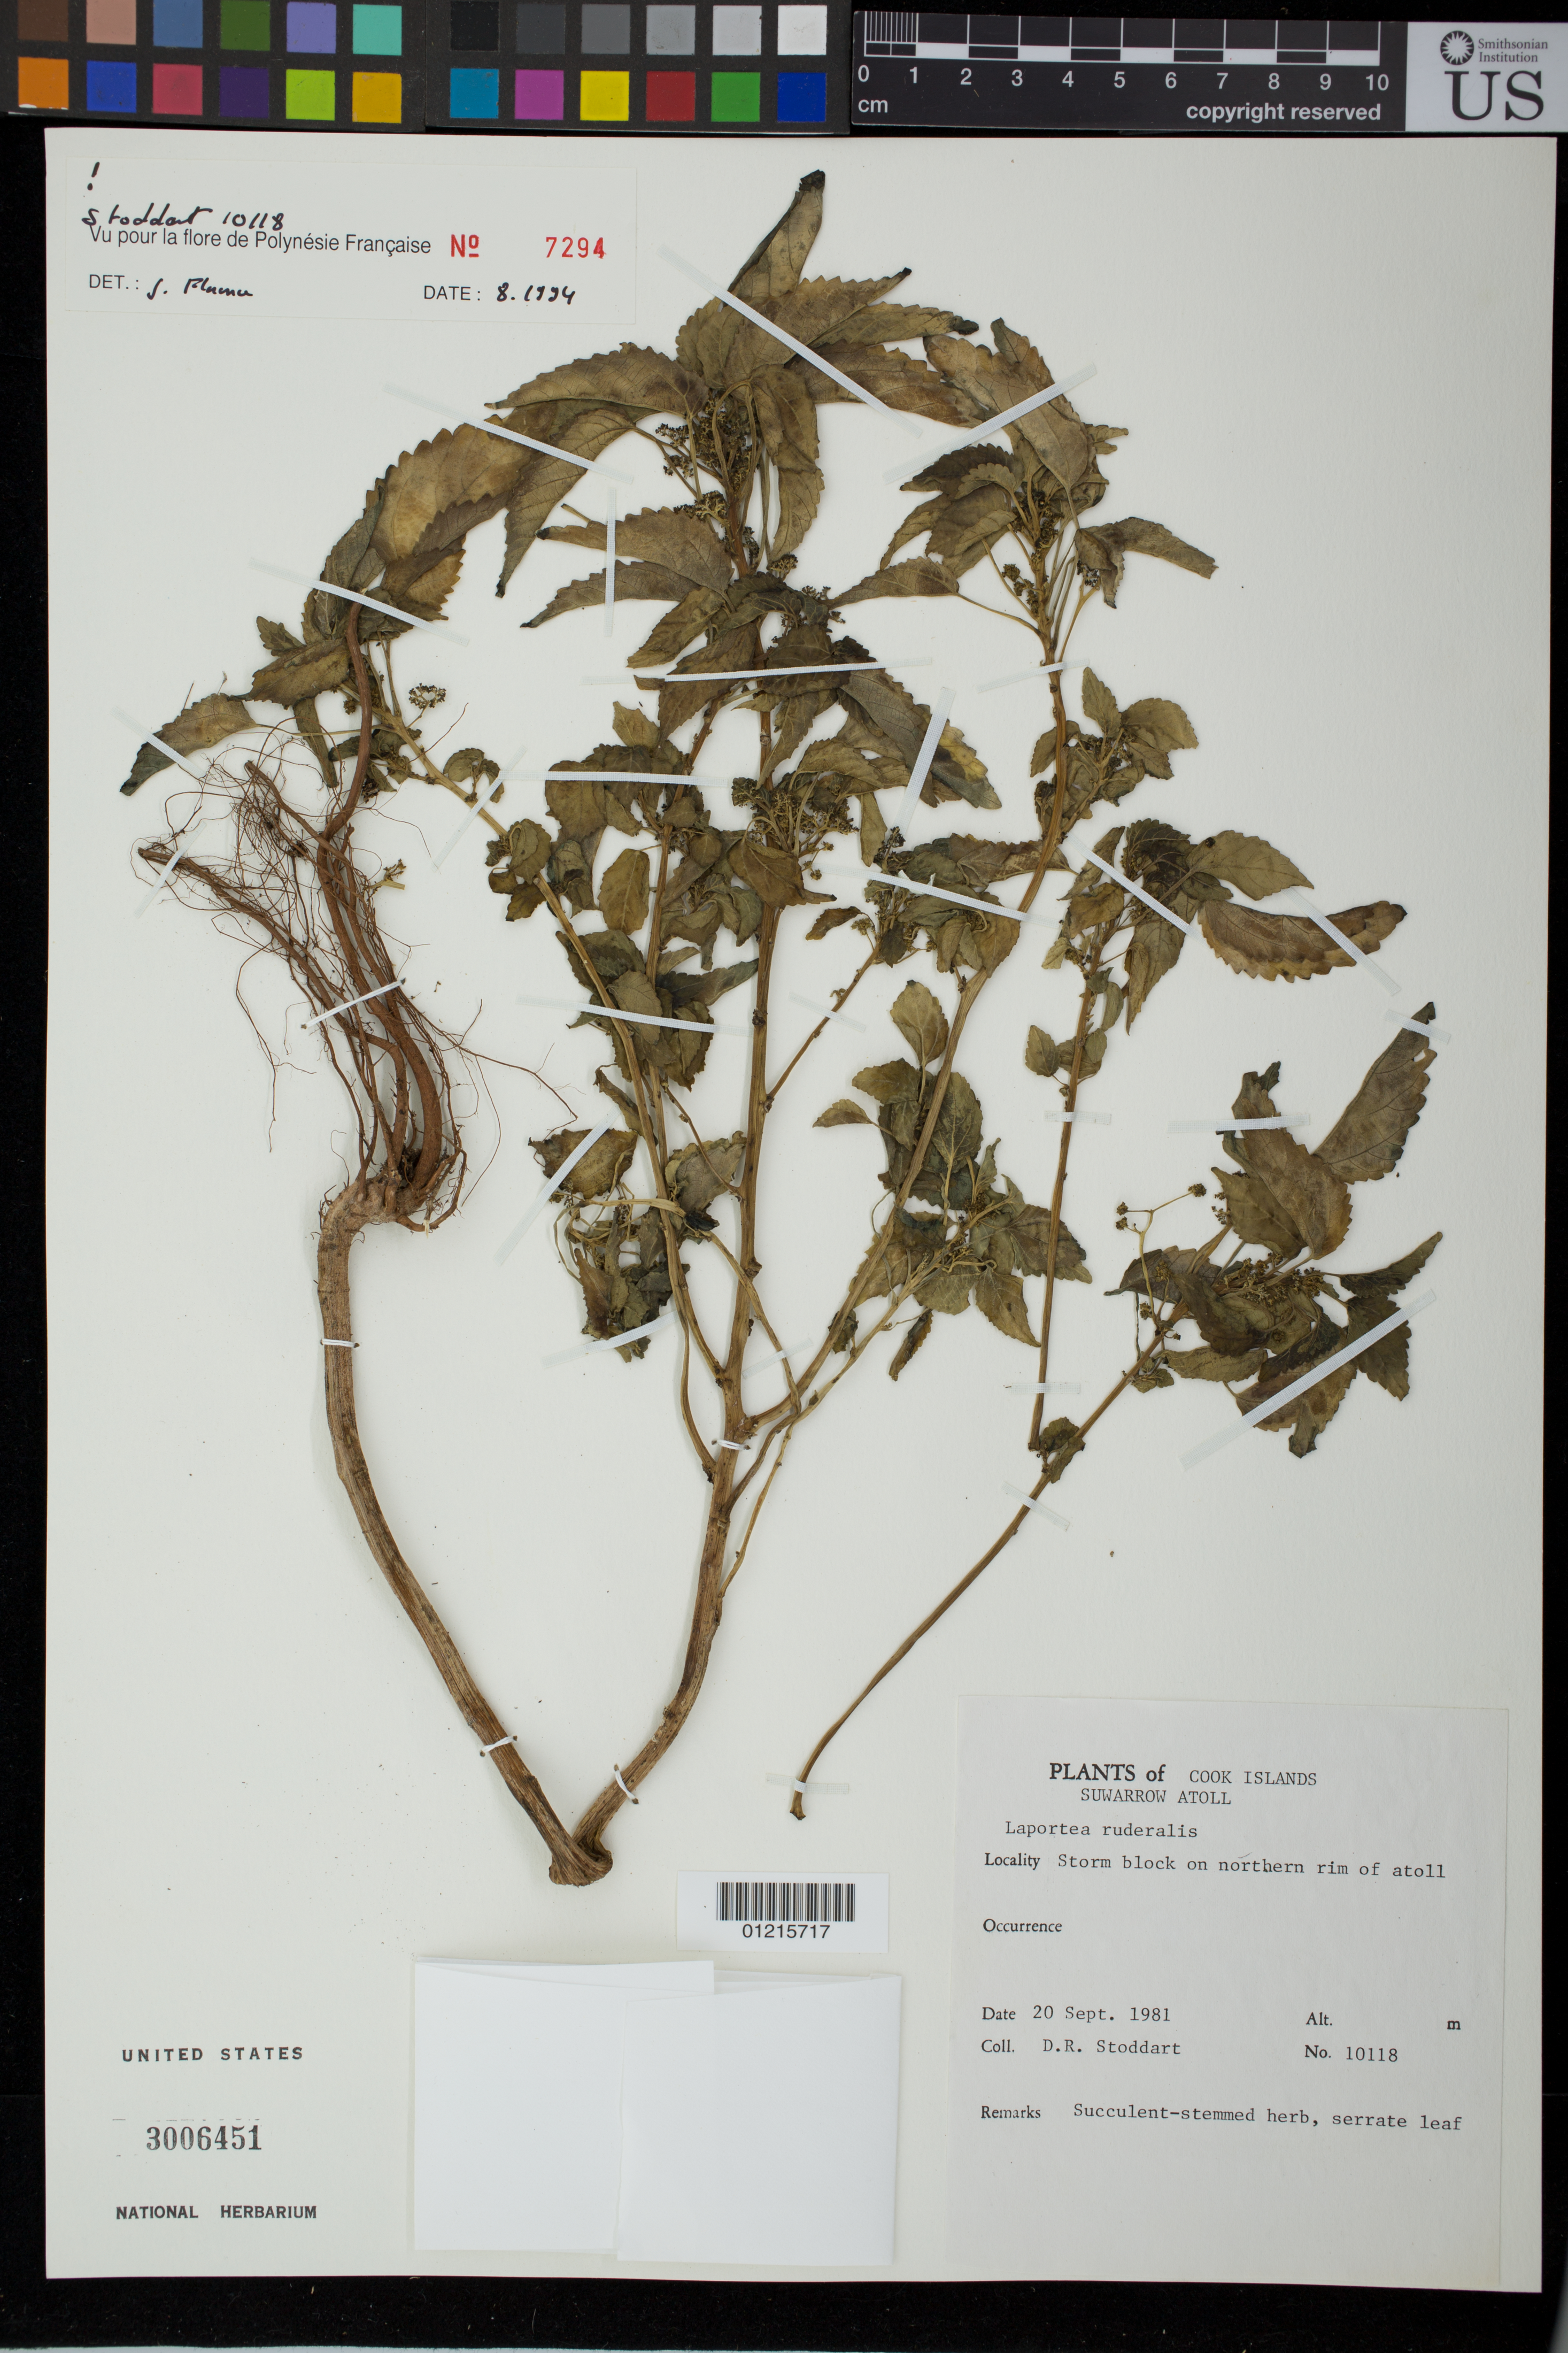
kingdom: Plantae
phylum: Tracheophyta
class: Magnoliopsida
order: Rosales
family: Urticaceae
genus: Laportea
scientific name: Laportea ruderalis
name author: (G. Forst.) Chew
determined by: Florence, J.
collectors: D. R. Stoddart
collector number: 10118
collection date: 1981-09-20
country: Cook Islands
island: Suwarrow Atoll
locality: Storm block on northern rim of atoll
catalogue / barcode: US 3006451